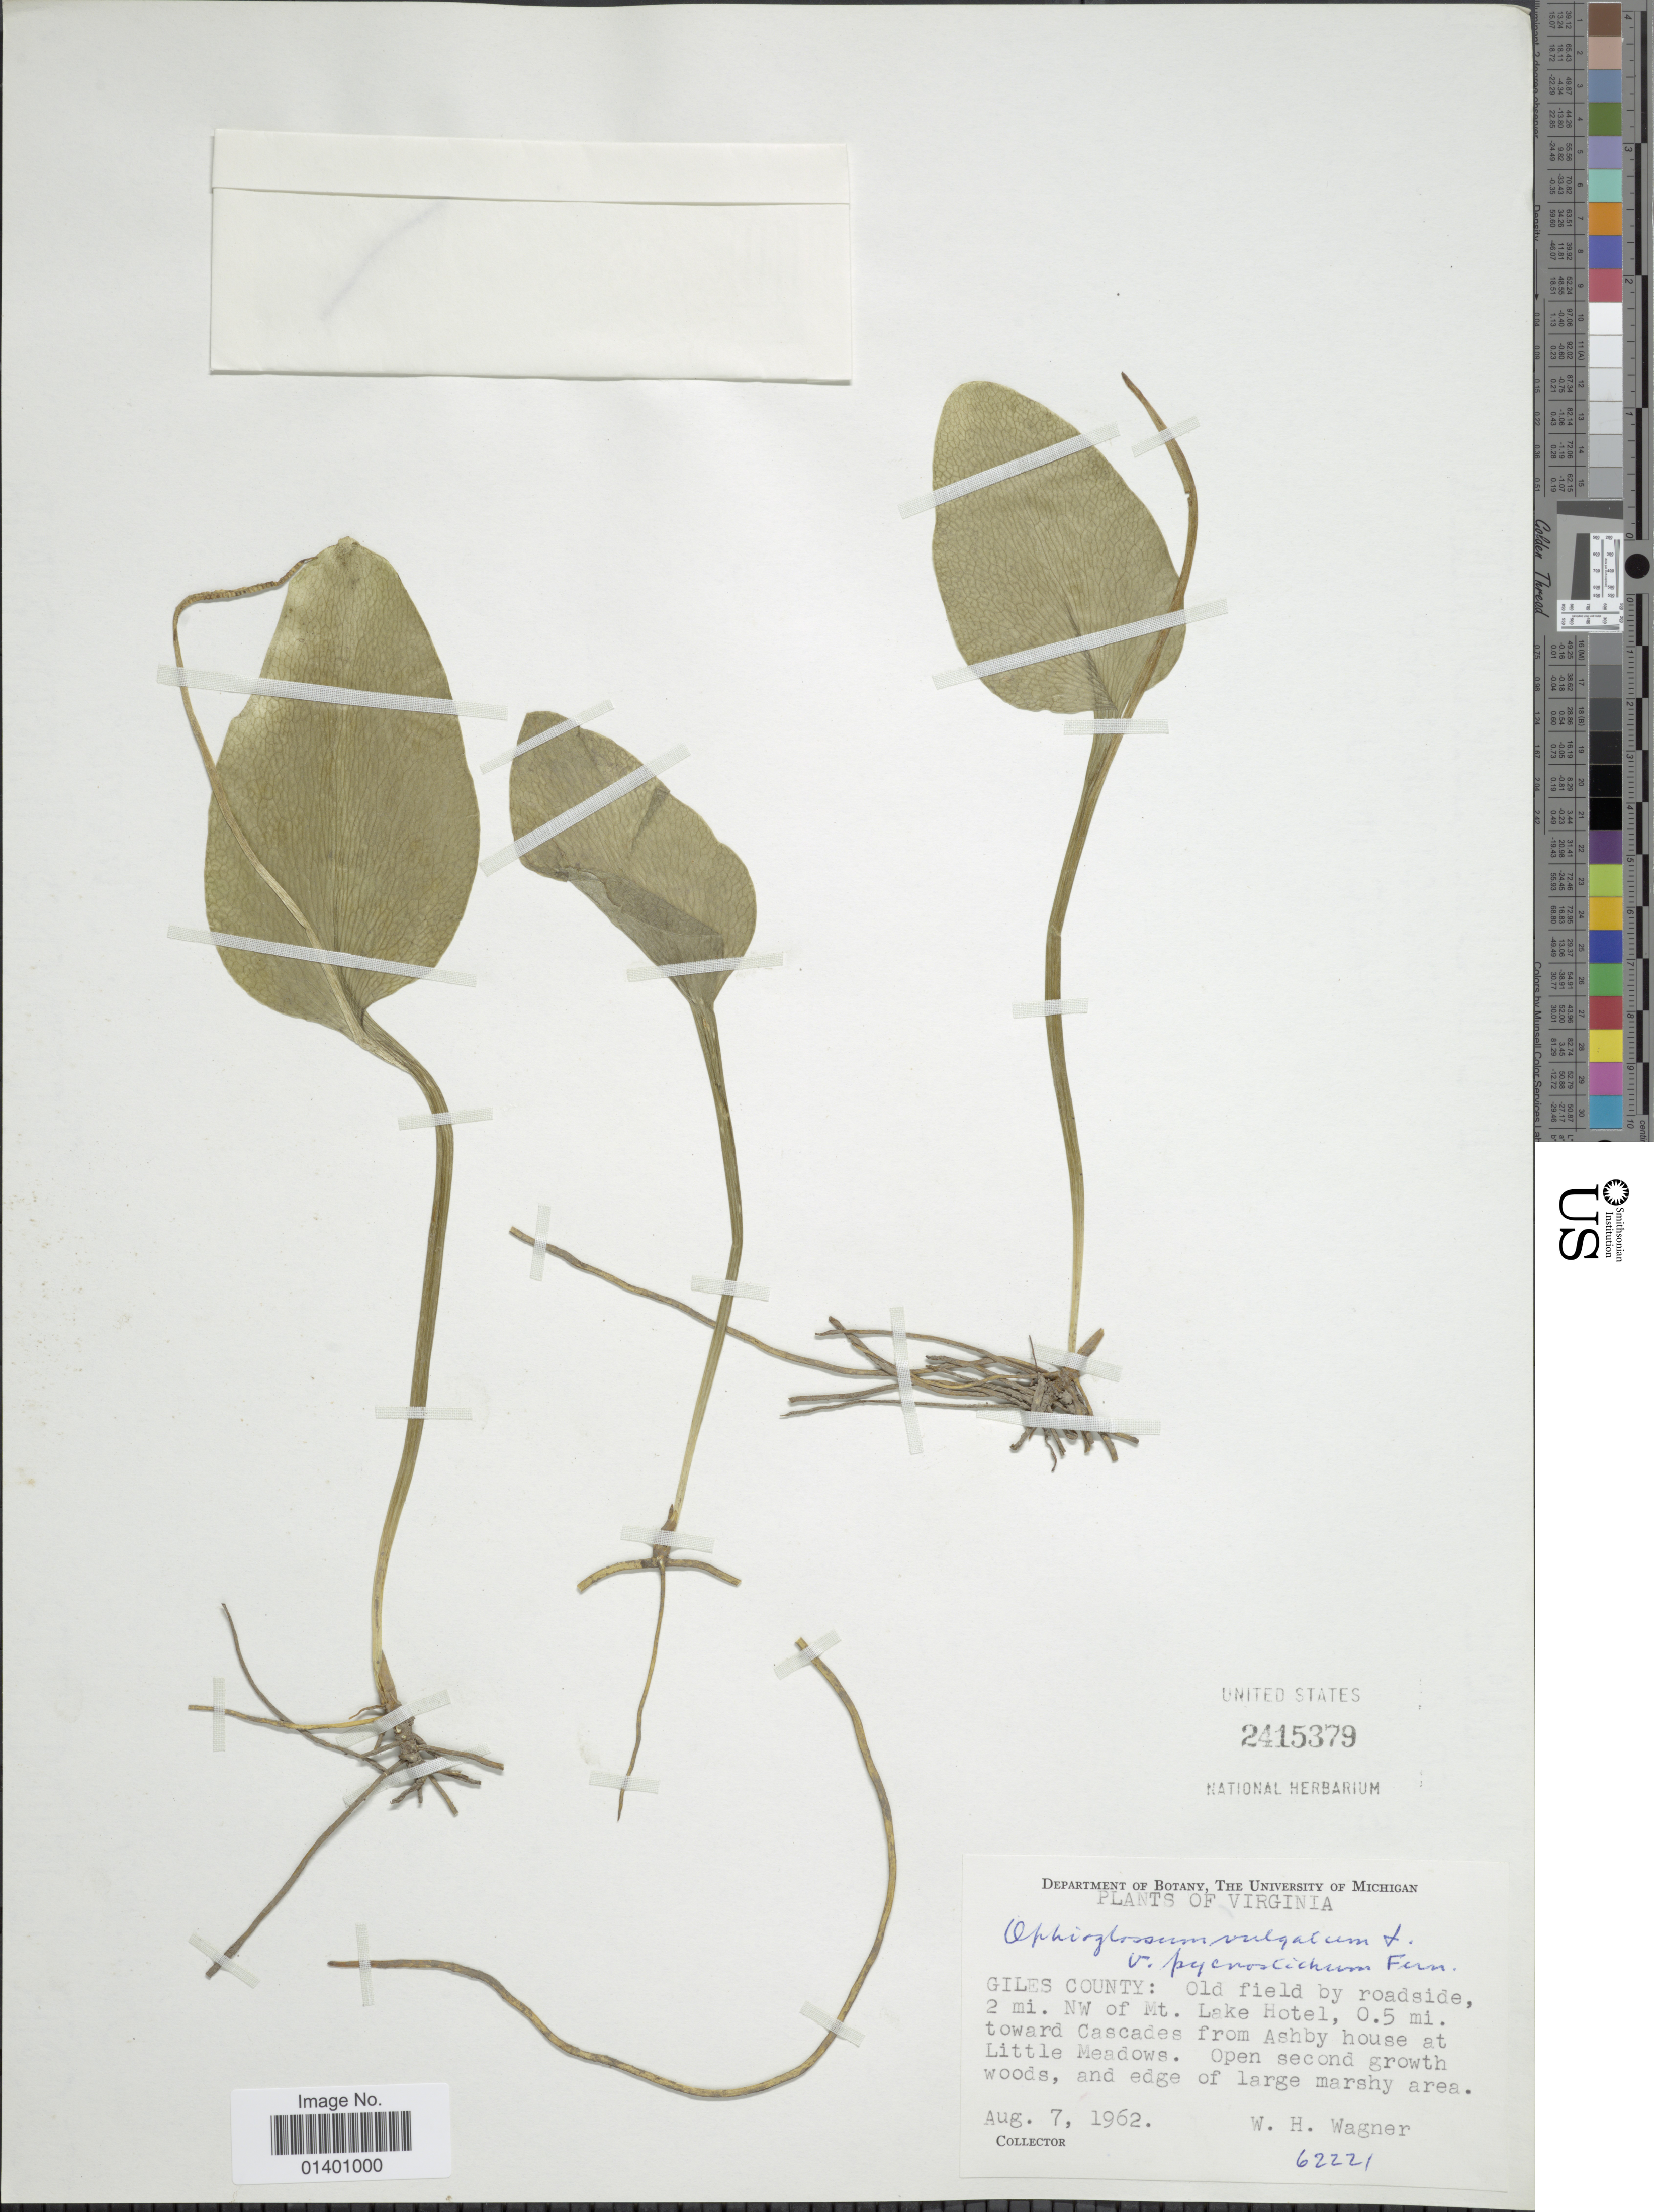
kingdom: Plantae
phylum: Tracheophyta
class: Polypodiopsida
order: Ophioglossales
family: Ophioglossaceae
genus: Ophioglossum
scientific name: Ophioglossum vulgatum var. pycnostichum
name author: Fernald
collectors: W. H. Wagner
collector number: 62221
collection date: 1962-08-07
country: United States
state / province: Virginia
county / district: Giles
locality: old field by roadside, 2 mi. NW of Mt. Lake Hotel, 0.5 mi. toward Cascade from Ashby house at Little meadows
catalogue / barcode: US 245379